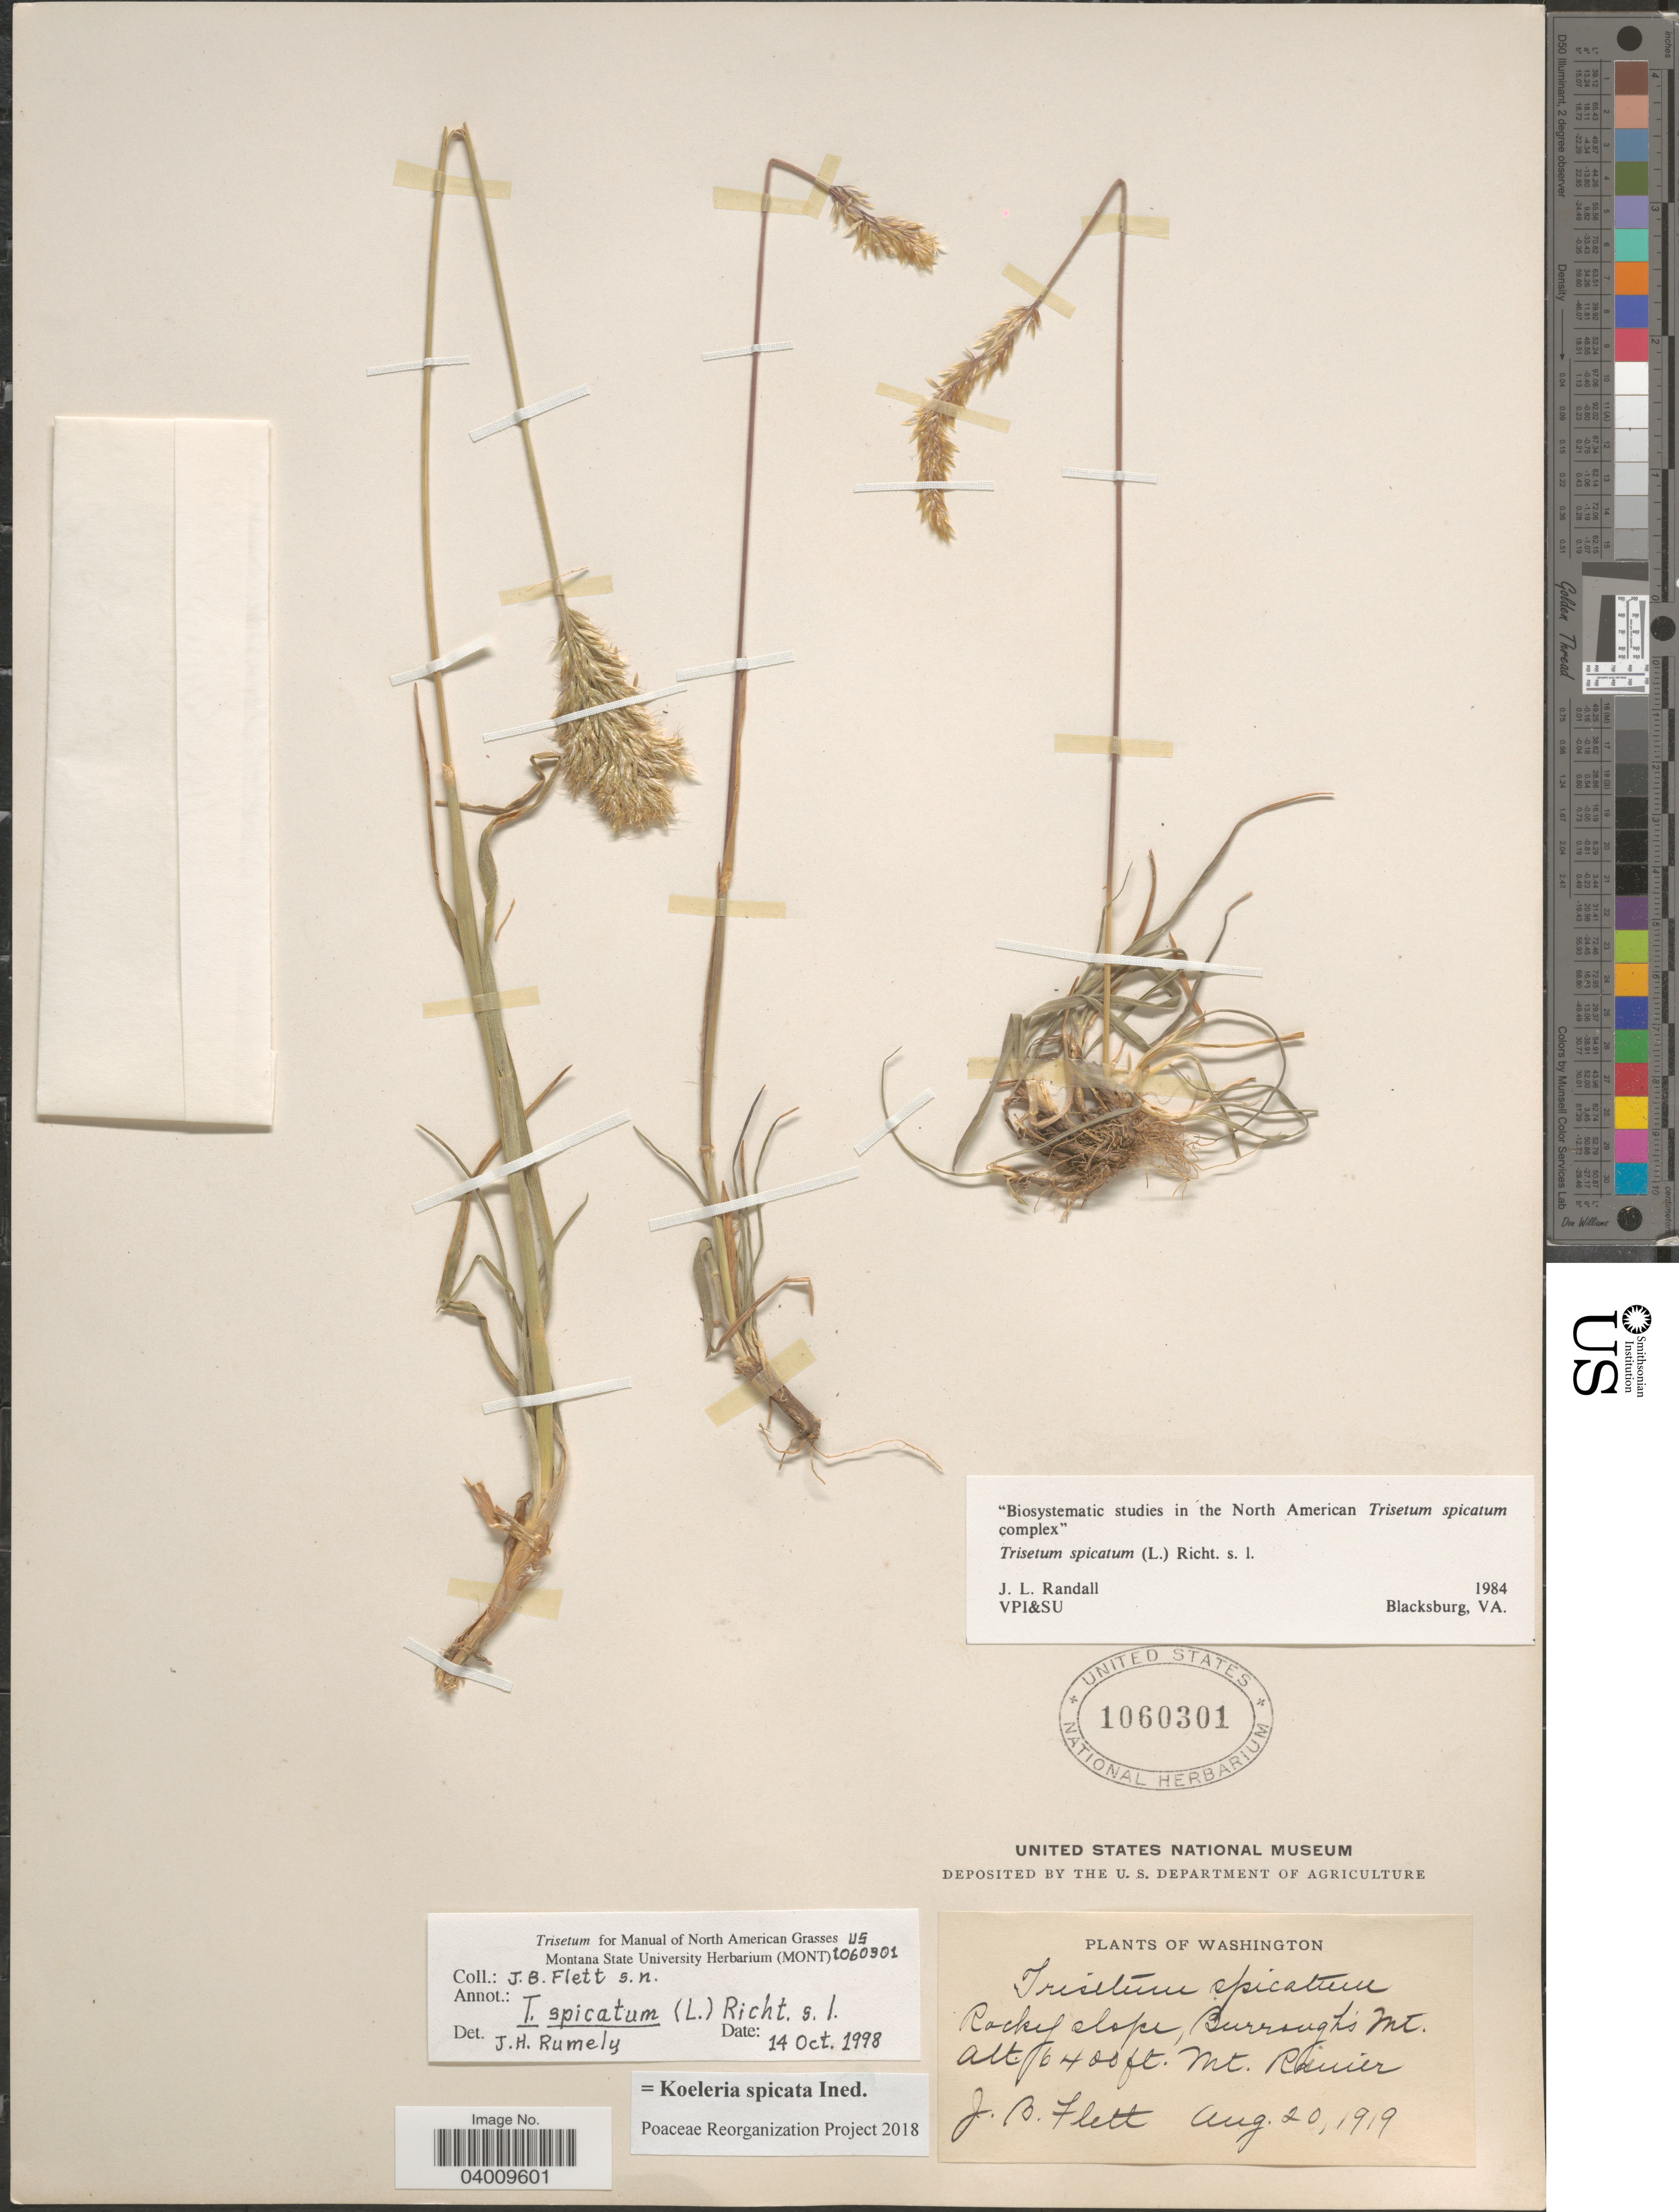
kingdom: Plantae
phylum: Tracheophyta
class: Liliopsida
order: Poales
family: Poaceae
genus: Koeleria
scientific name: Koeleria spicata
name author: (L.) Barberá et al.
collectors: J. Flett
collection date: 1919-08-20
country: United States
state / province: Washington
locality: Rocky slope Burrangh's Mt. Mt. Rainier.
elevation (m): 1951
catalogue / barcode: US 1060301